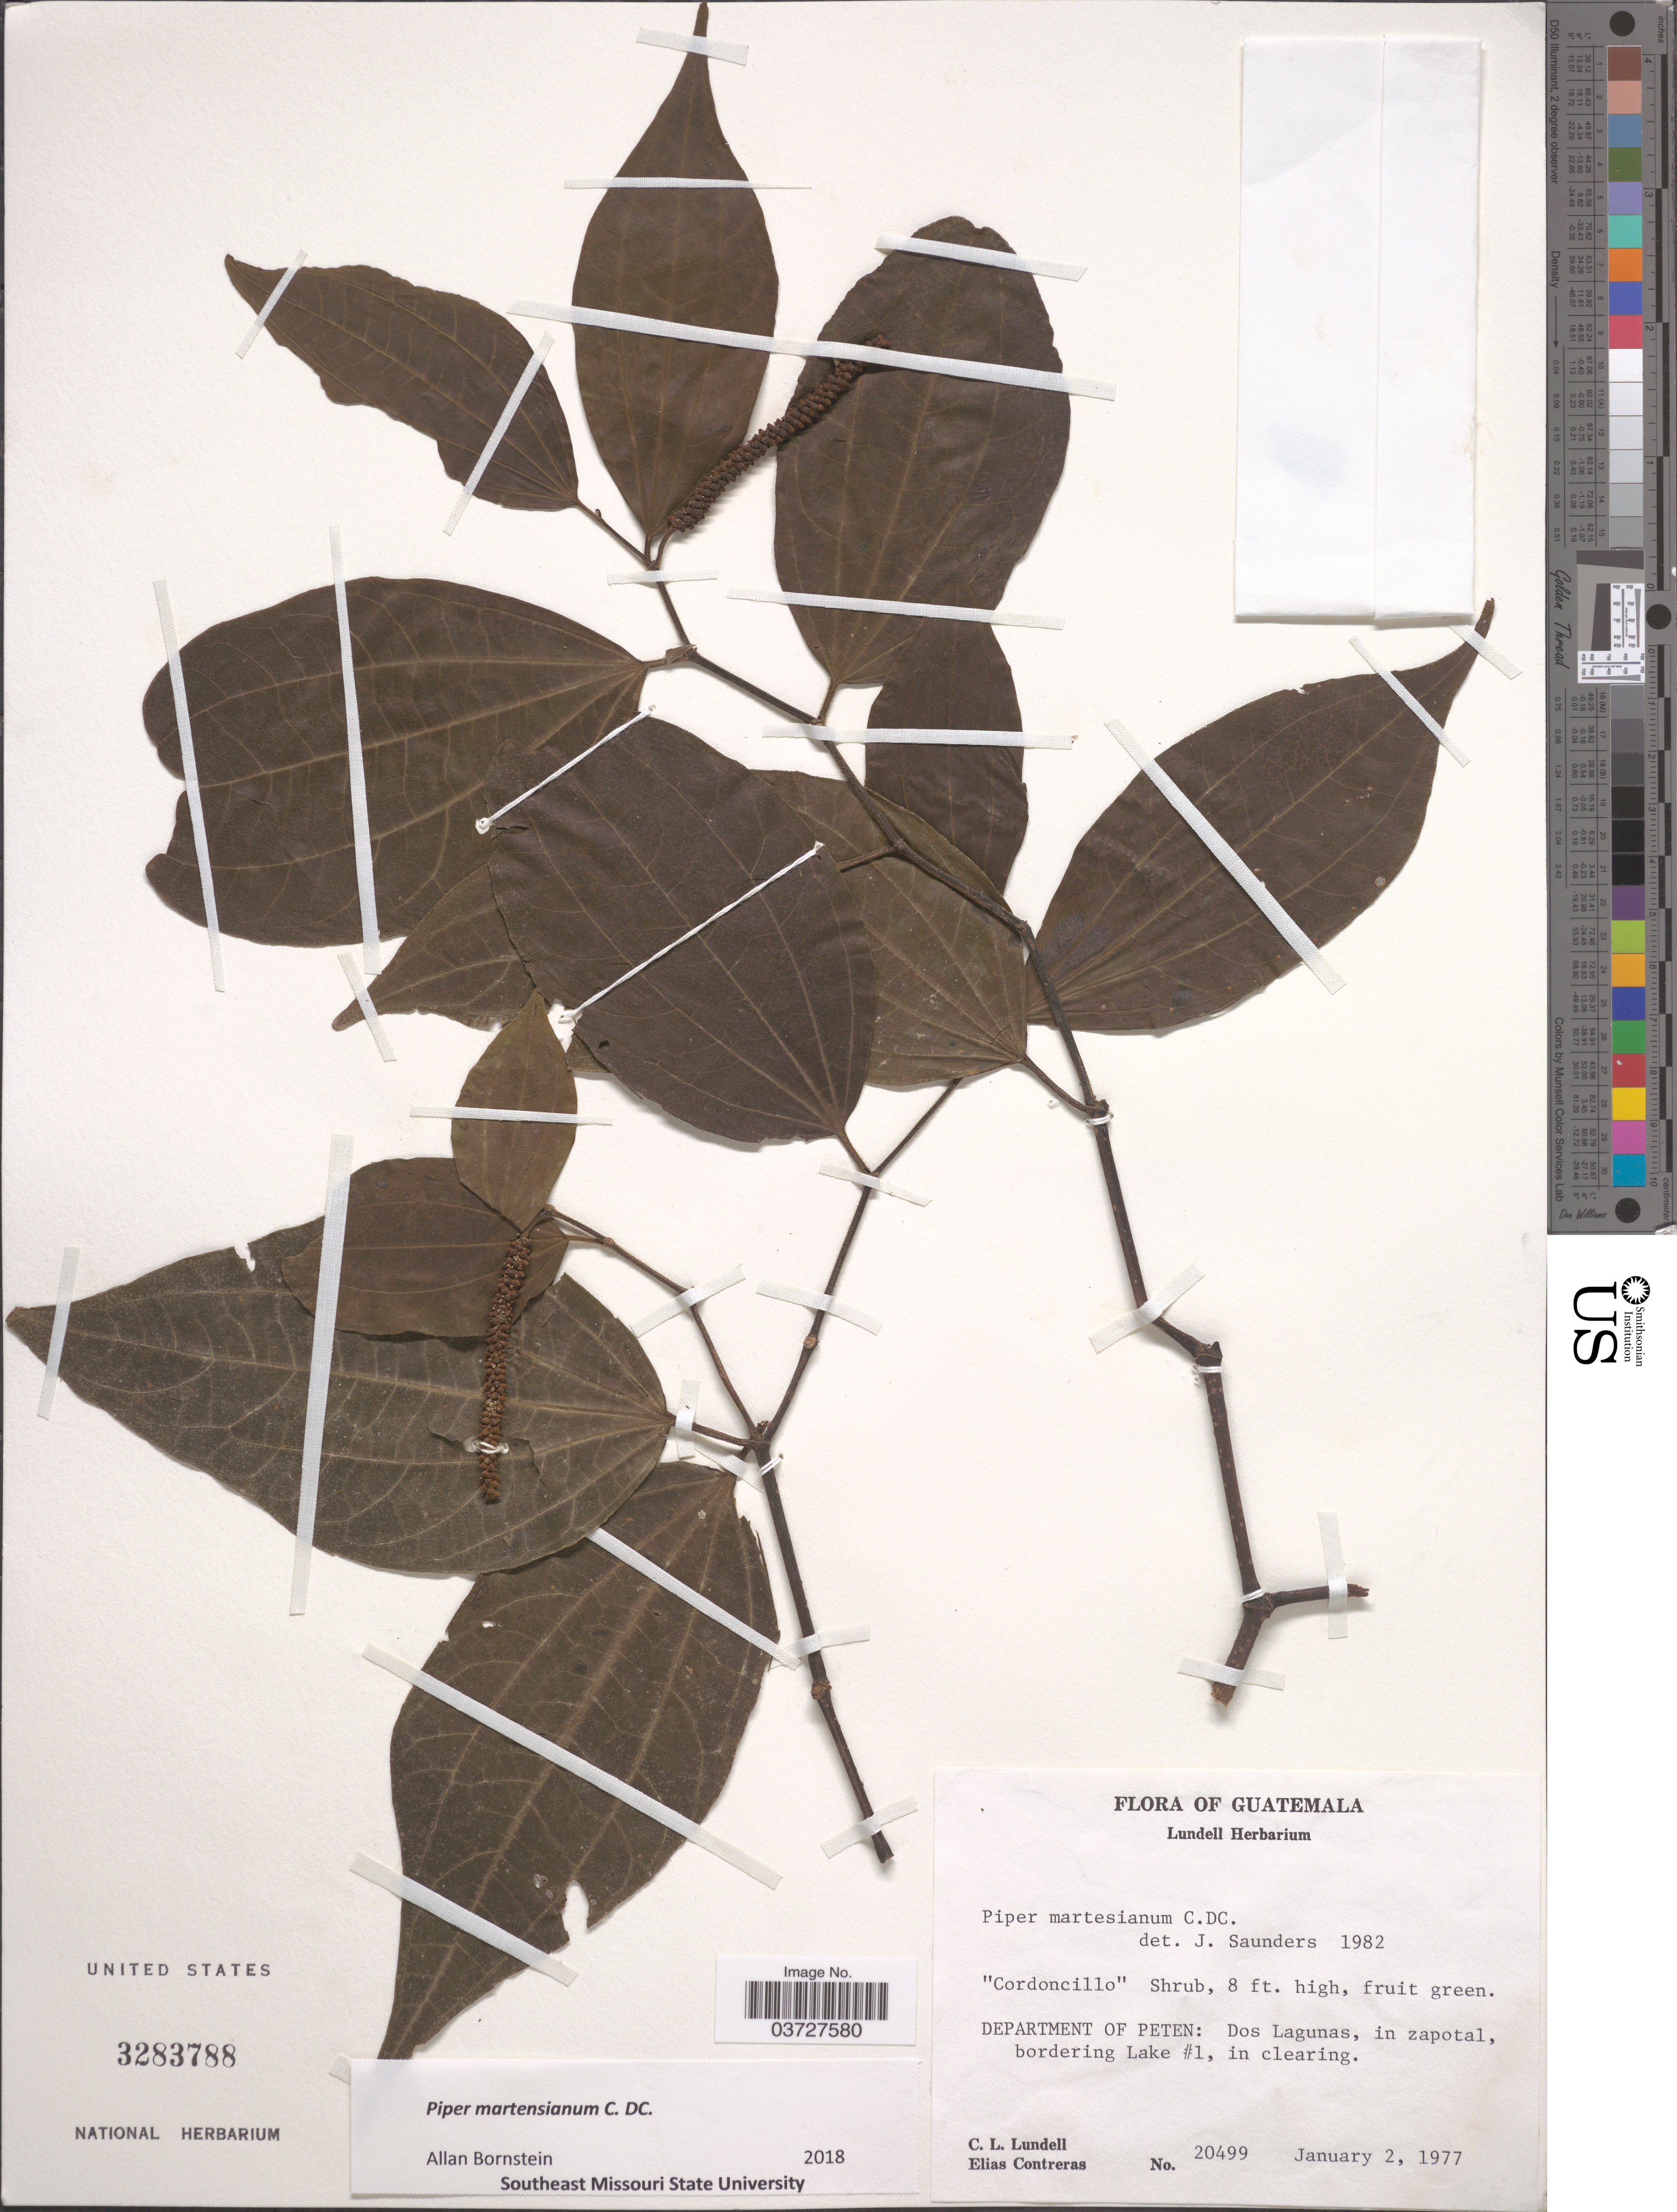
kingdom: Plantae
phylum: Tracheophyta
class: Magnoliopsida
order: Piperales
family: Piperaceae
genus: Piper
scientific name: Piper martensianum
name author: C. DC.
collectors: C. L. Lundell & E. Contreras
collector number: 20499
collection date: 1977-01-02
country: Guatemala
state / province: El Peten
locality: Department of Peten: Dos Lagunas, in zapotal, bordering Lake #1, in clearing.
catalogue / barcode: US 3283788